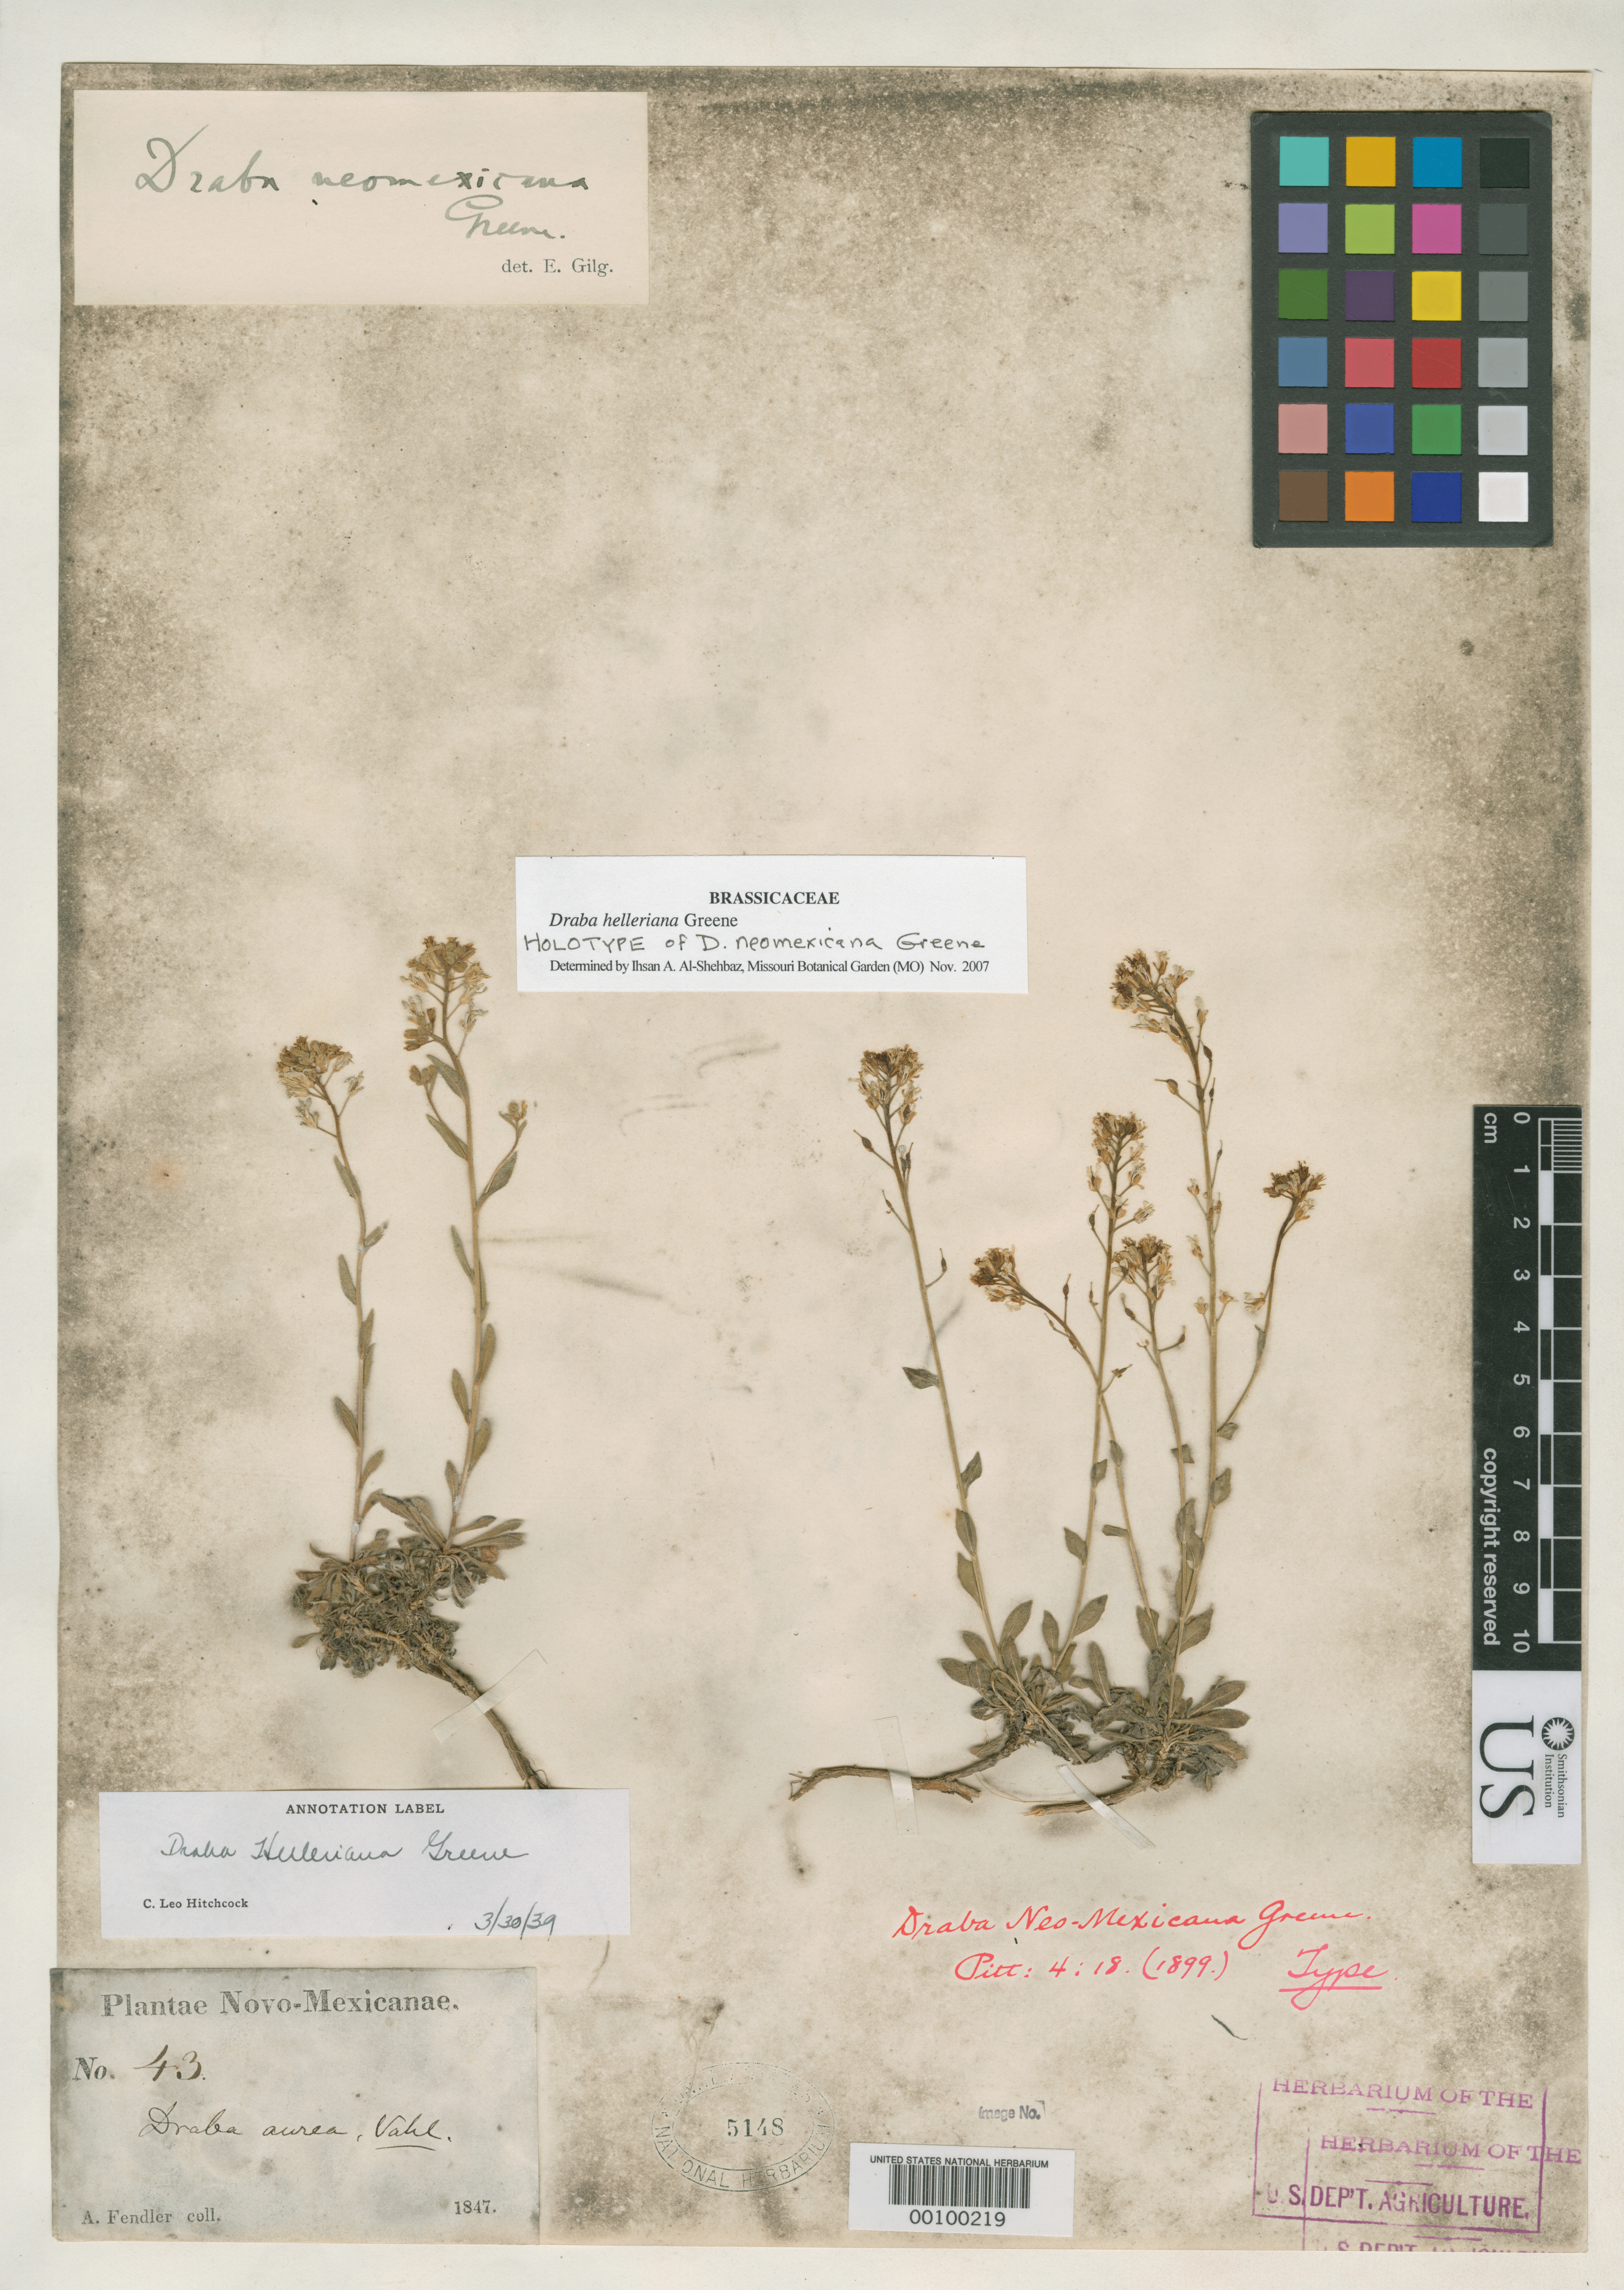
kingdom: Plantae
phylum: Tracheophyta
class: Magnoliopsida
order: Brassicales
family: Brassicaceae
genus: Draba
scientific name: Draba neomexicana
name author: Greene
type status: Holotype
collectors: A. Fendler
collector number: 43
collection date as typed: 1847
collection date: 1847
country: United States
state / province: New Mexico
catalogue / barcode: US 5148